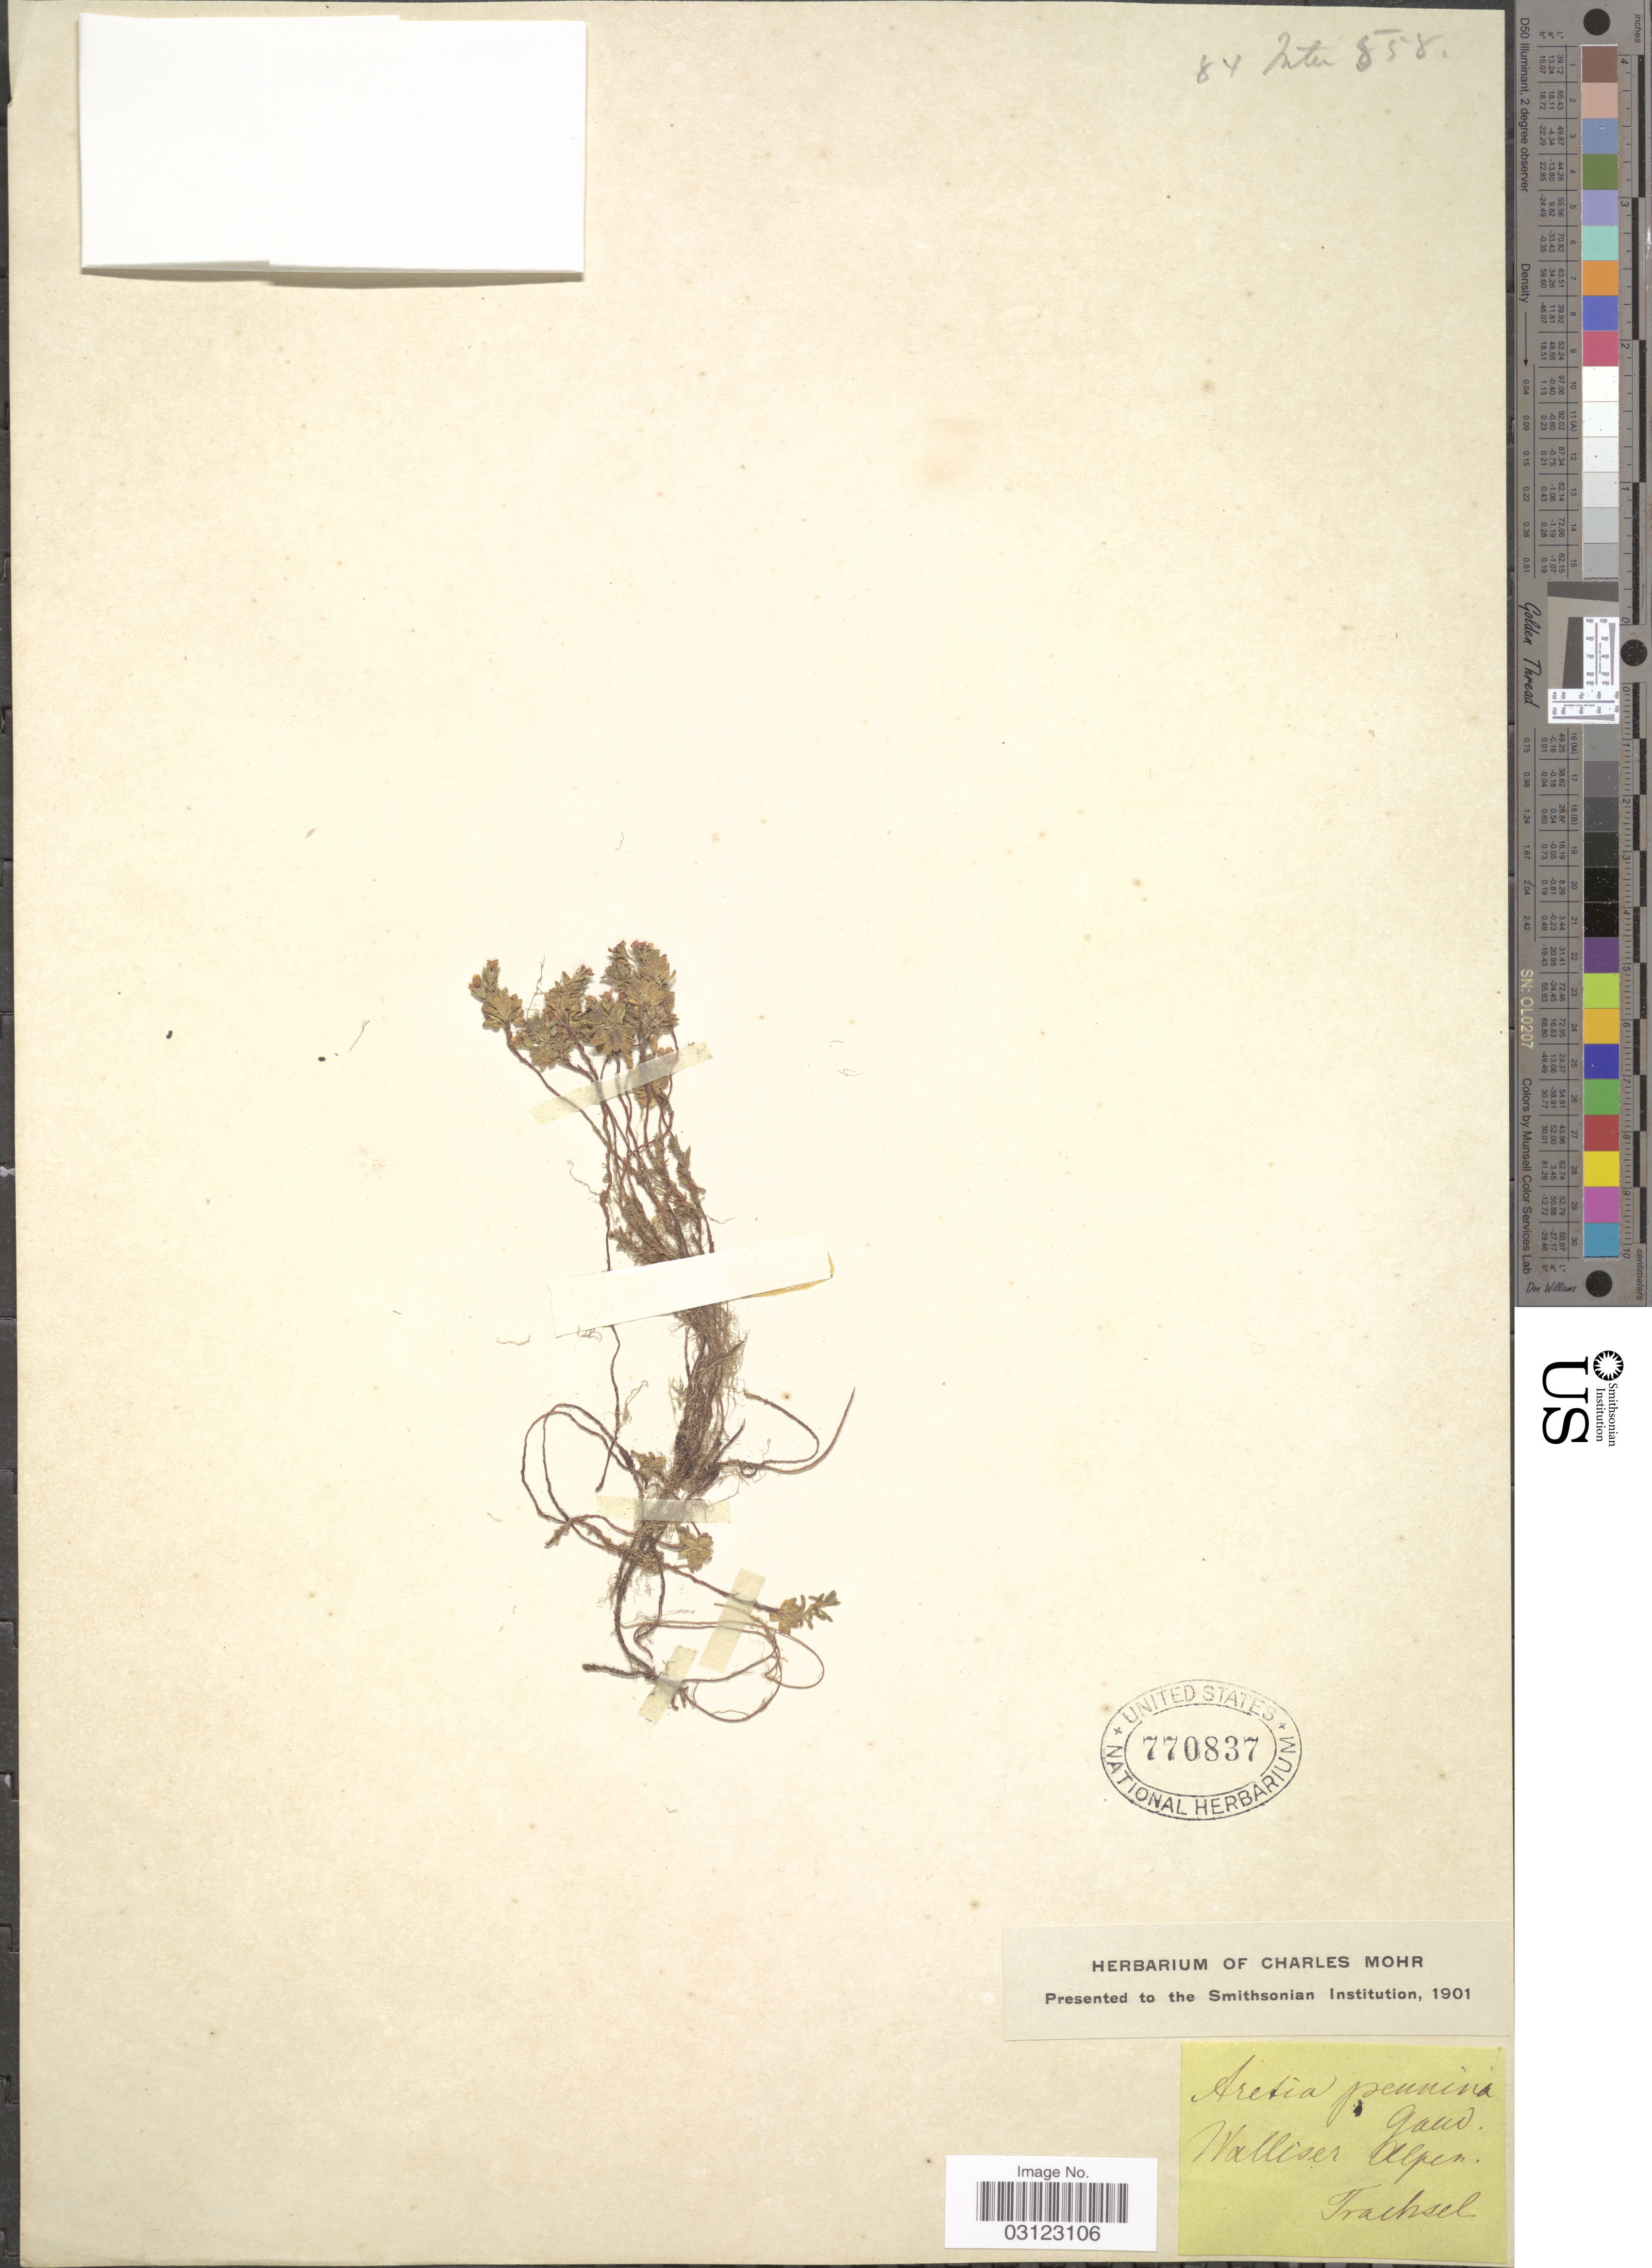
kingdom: Plantae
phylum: Tracheophyta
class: Magnoliopsida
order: Ericales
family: Primulaceae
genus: Aretia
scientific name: Aretia pennina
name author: Murith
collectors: Trachsel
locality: Walliser Alpen.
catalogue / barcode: US 770837